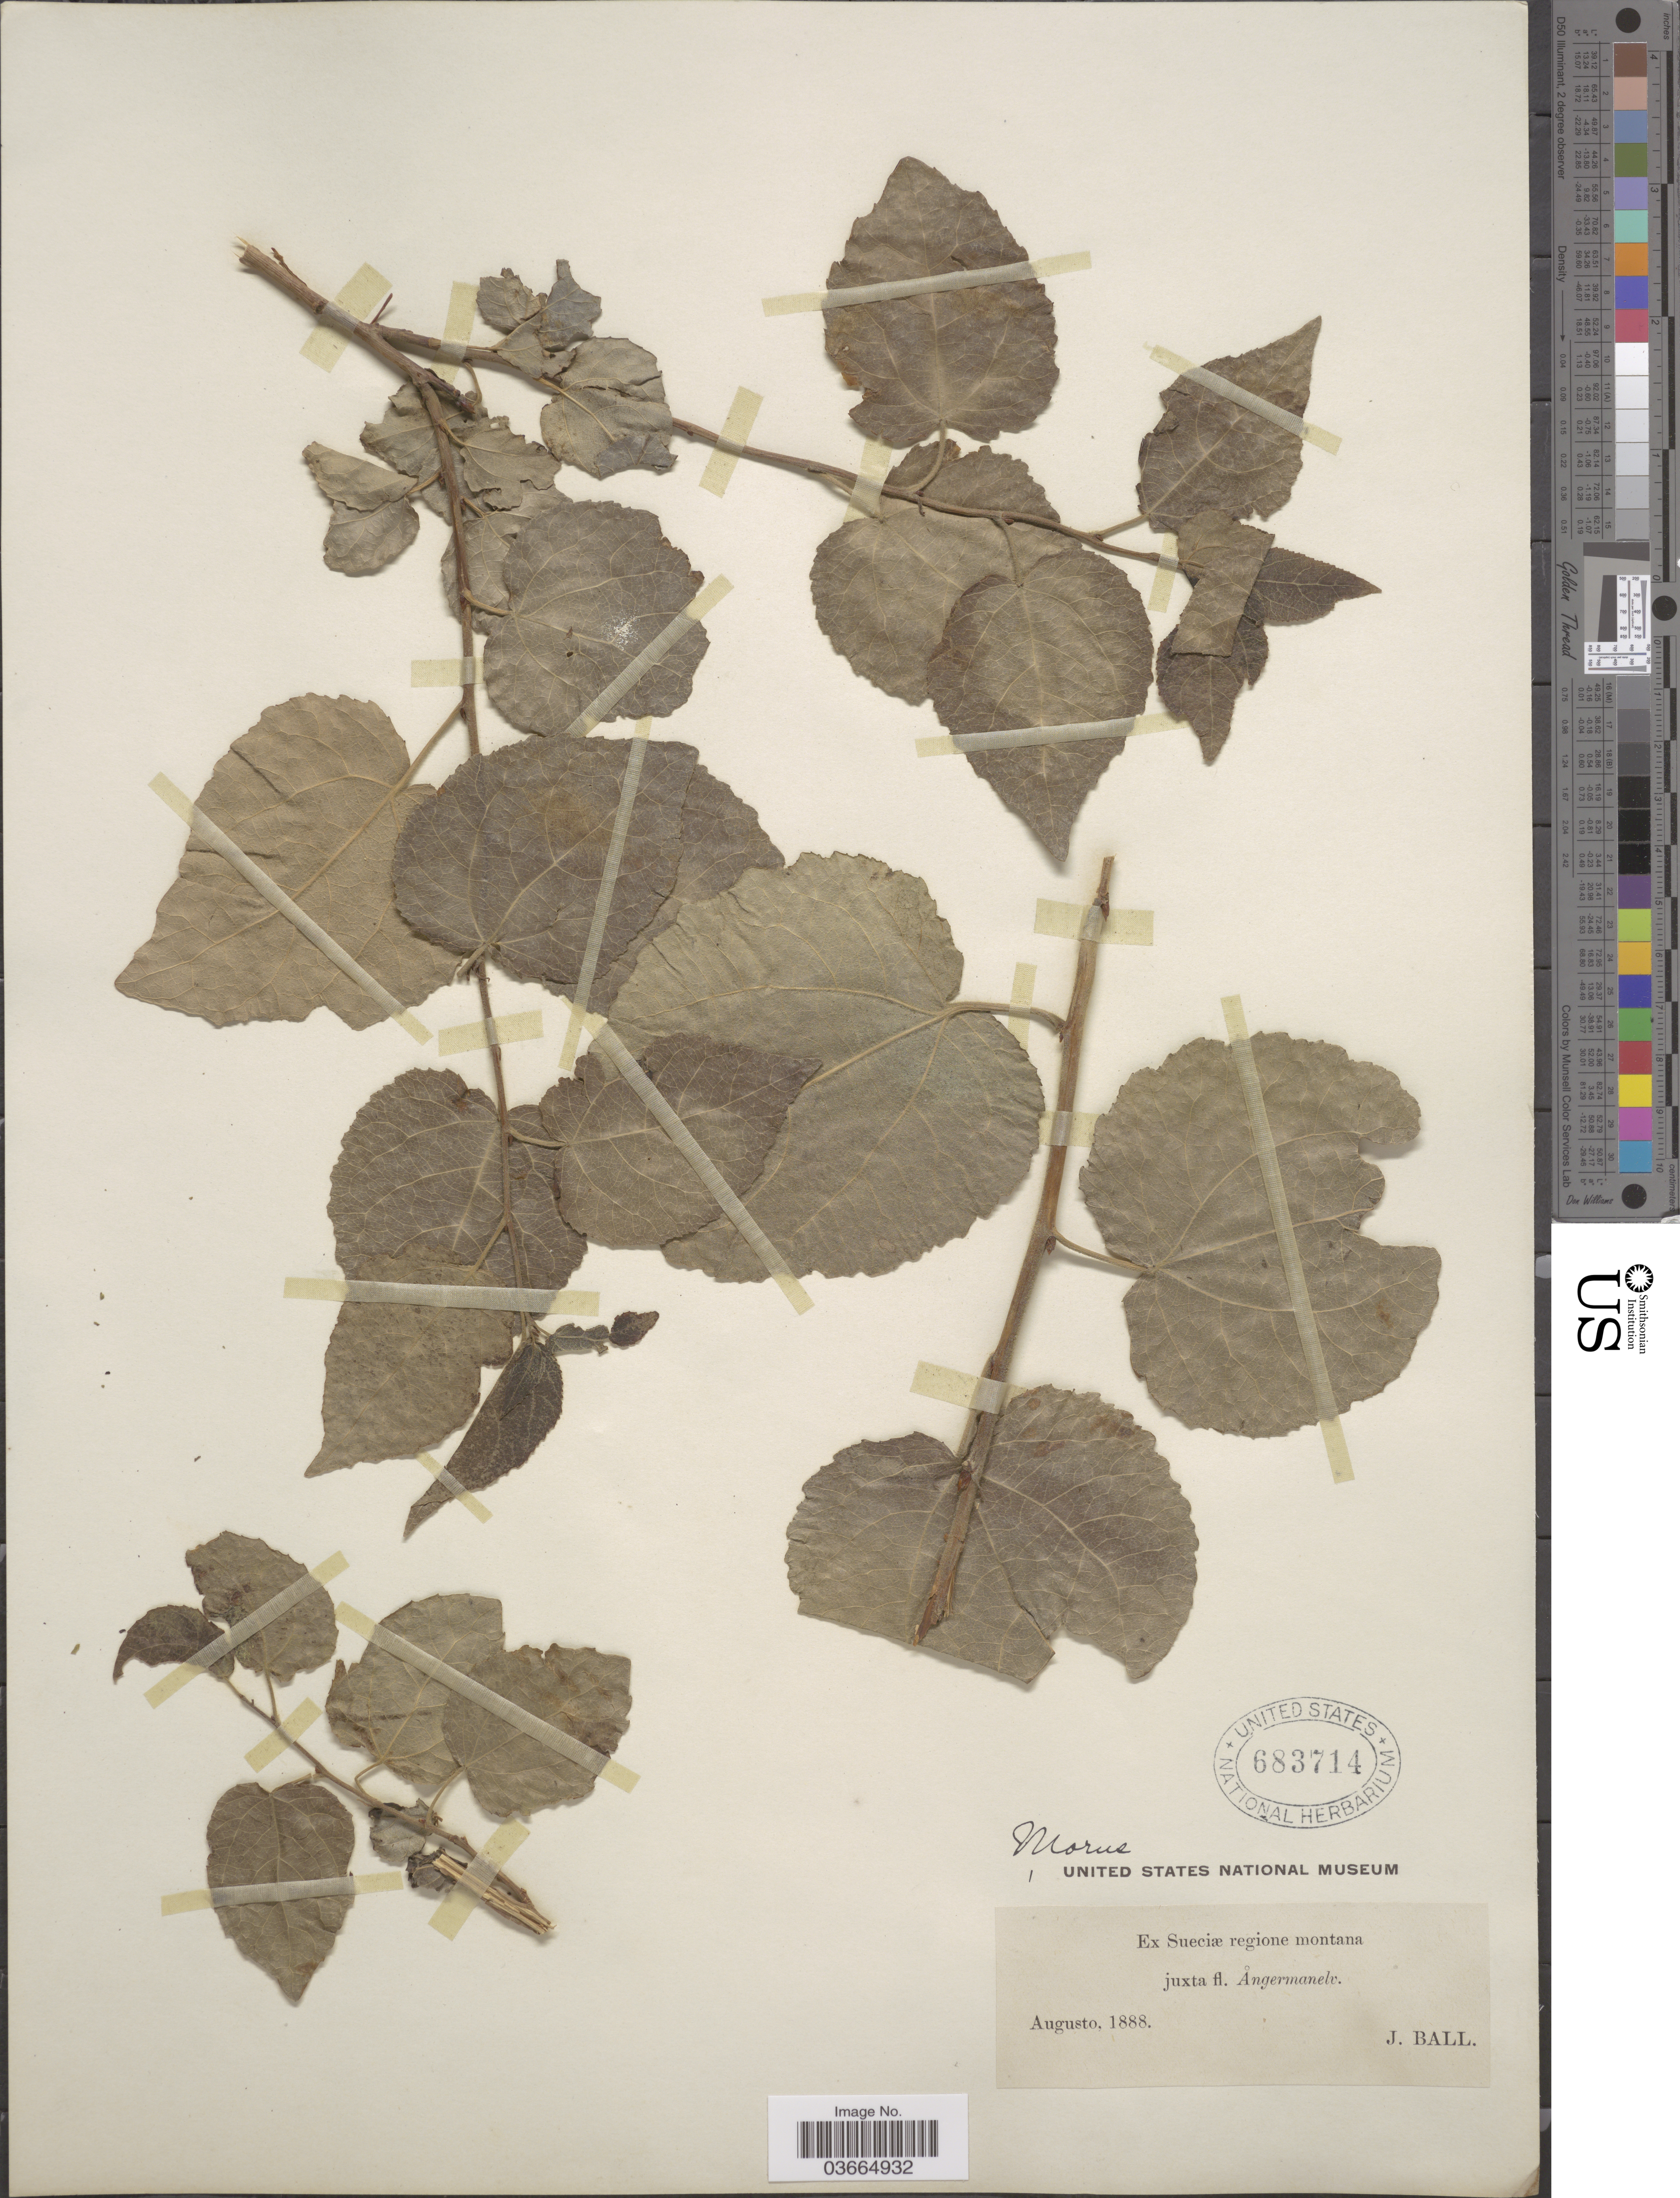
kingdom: Plantae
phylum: Tracheophyta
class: Magnoliopsida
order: Rosales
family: Moraceae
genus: Morus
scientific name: Morus sp.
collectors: J. Ball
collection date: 1888-08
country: Sweden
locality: Ex Sueciæ regione montana juxta fl. Ångermanelv.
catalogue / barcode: US 683714